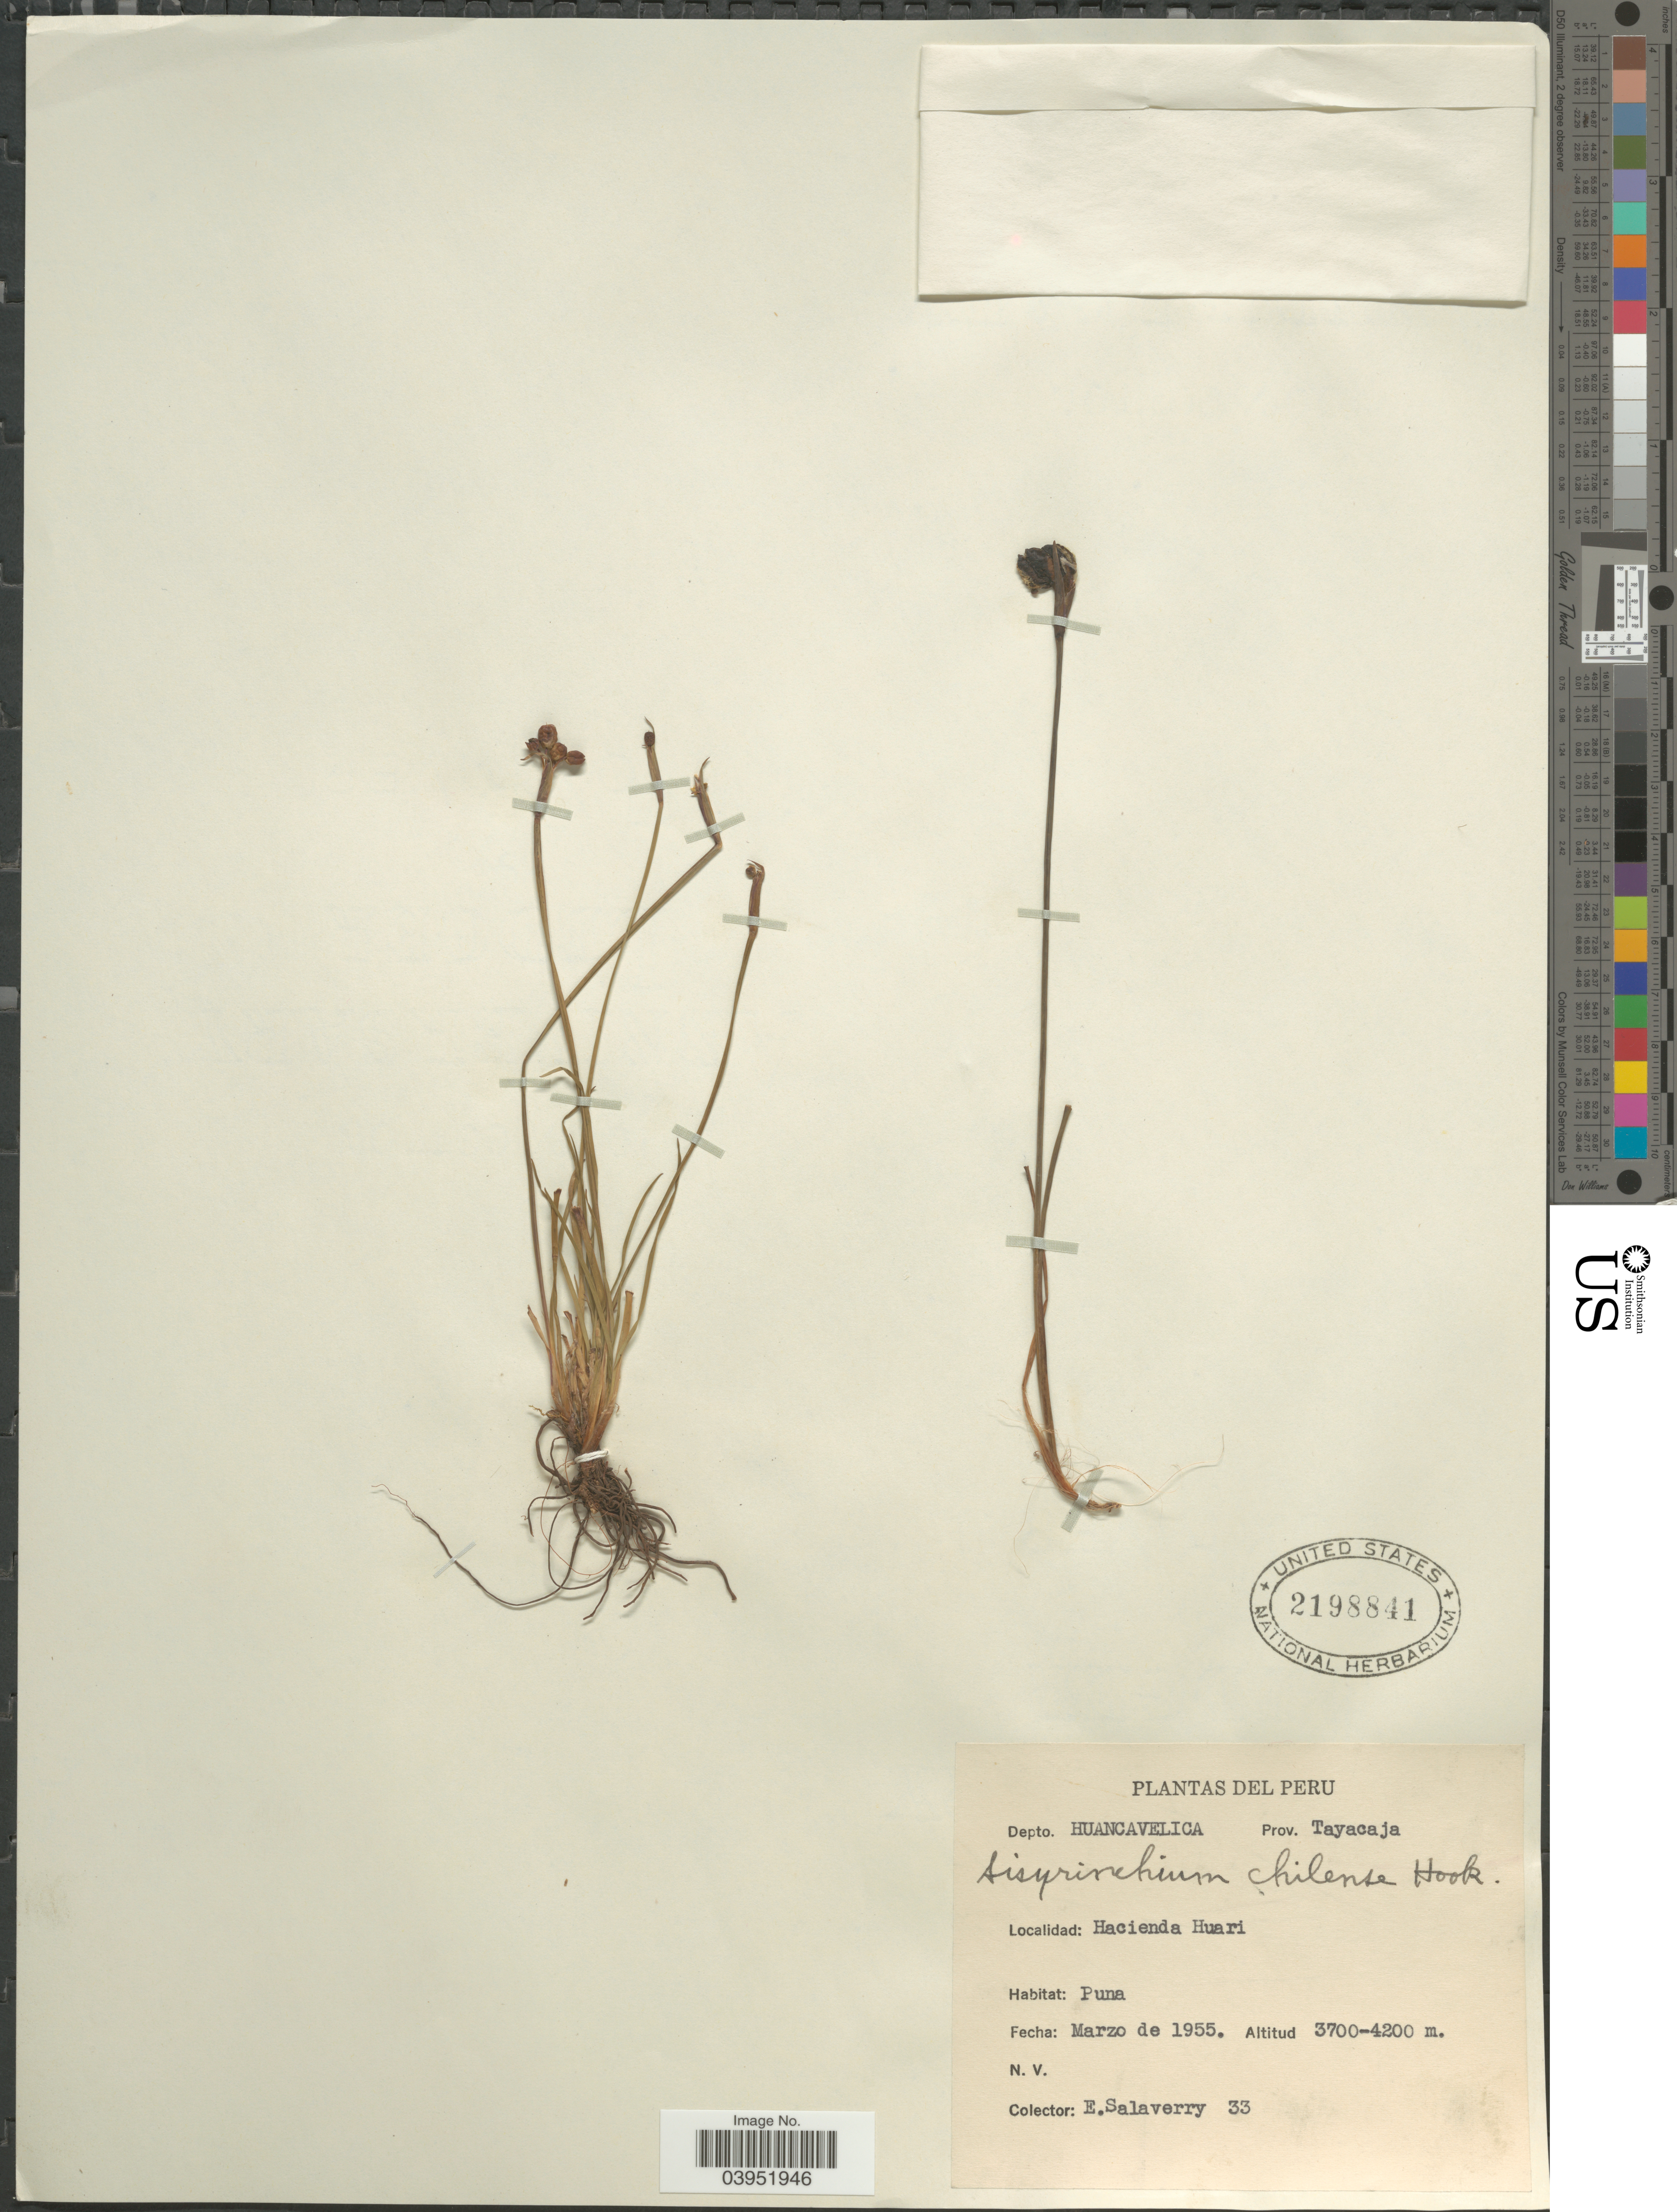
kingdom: Plantae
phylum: Tracheophyta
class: Liliopsida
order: Asparagales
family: Iridaceae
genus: Sisyrinchium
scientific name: Sisyrinchium chilense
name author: Hook.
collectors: E. Salaverry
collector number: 33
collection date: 1955-03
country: Peru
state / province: Huancavelica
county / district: Tayacaja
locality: Depto. Huancavelica. Prov. Tayacaja. Hacienda Huari.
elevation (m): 3700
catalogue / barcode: US 2198841